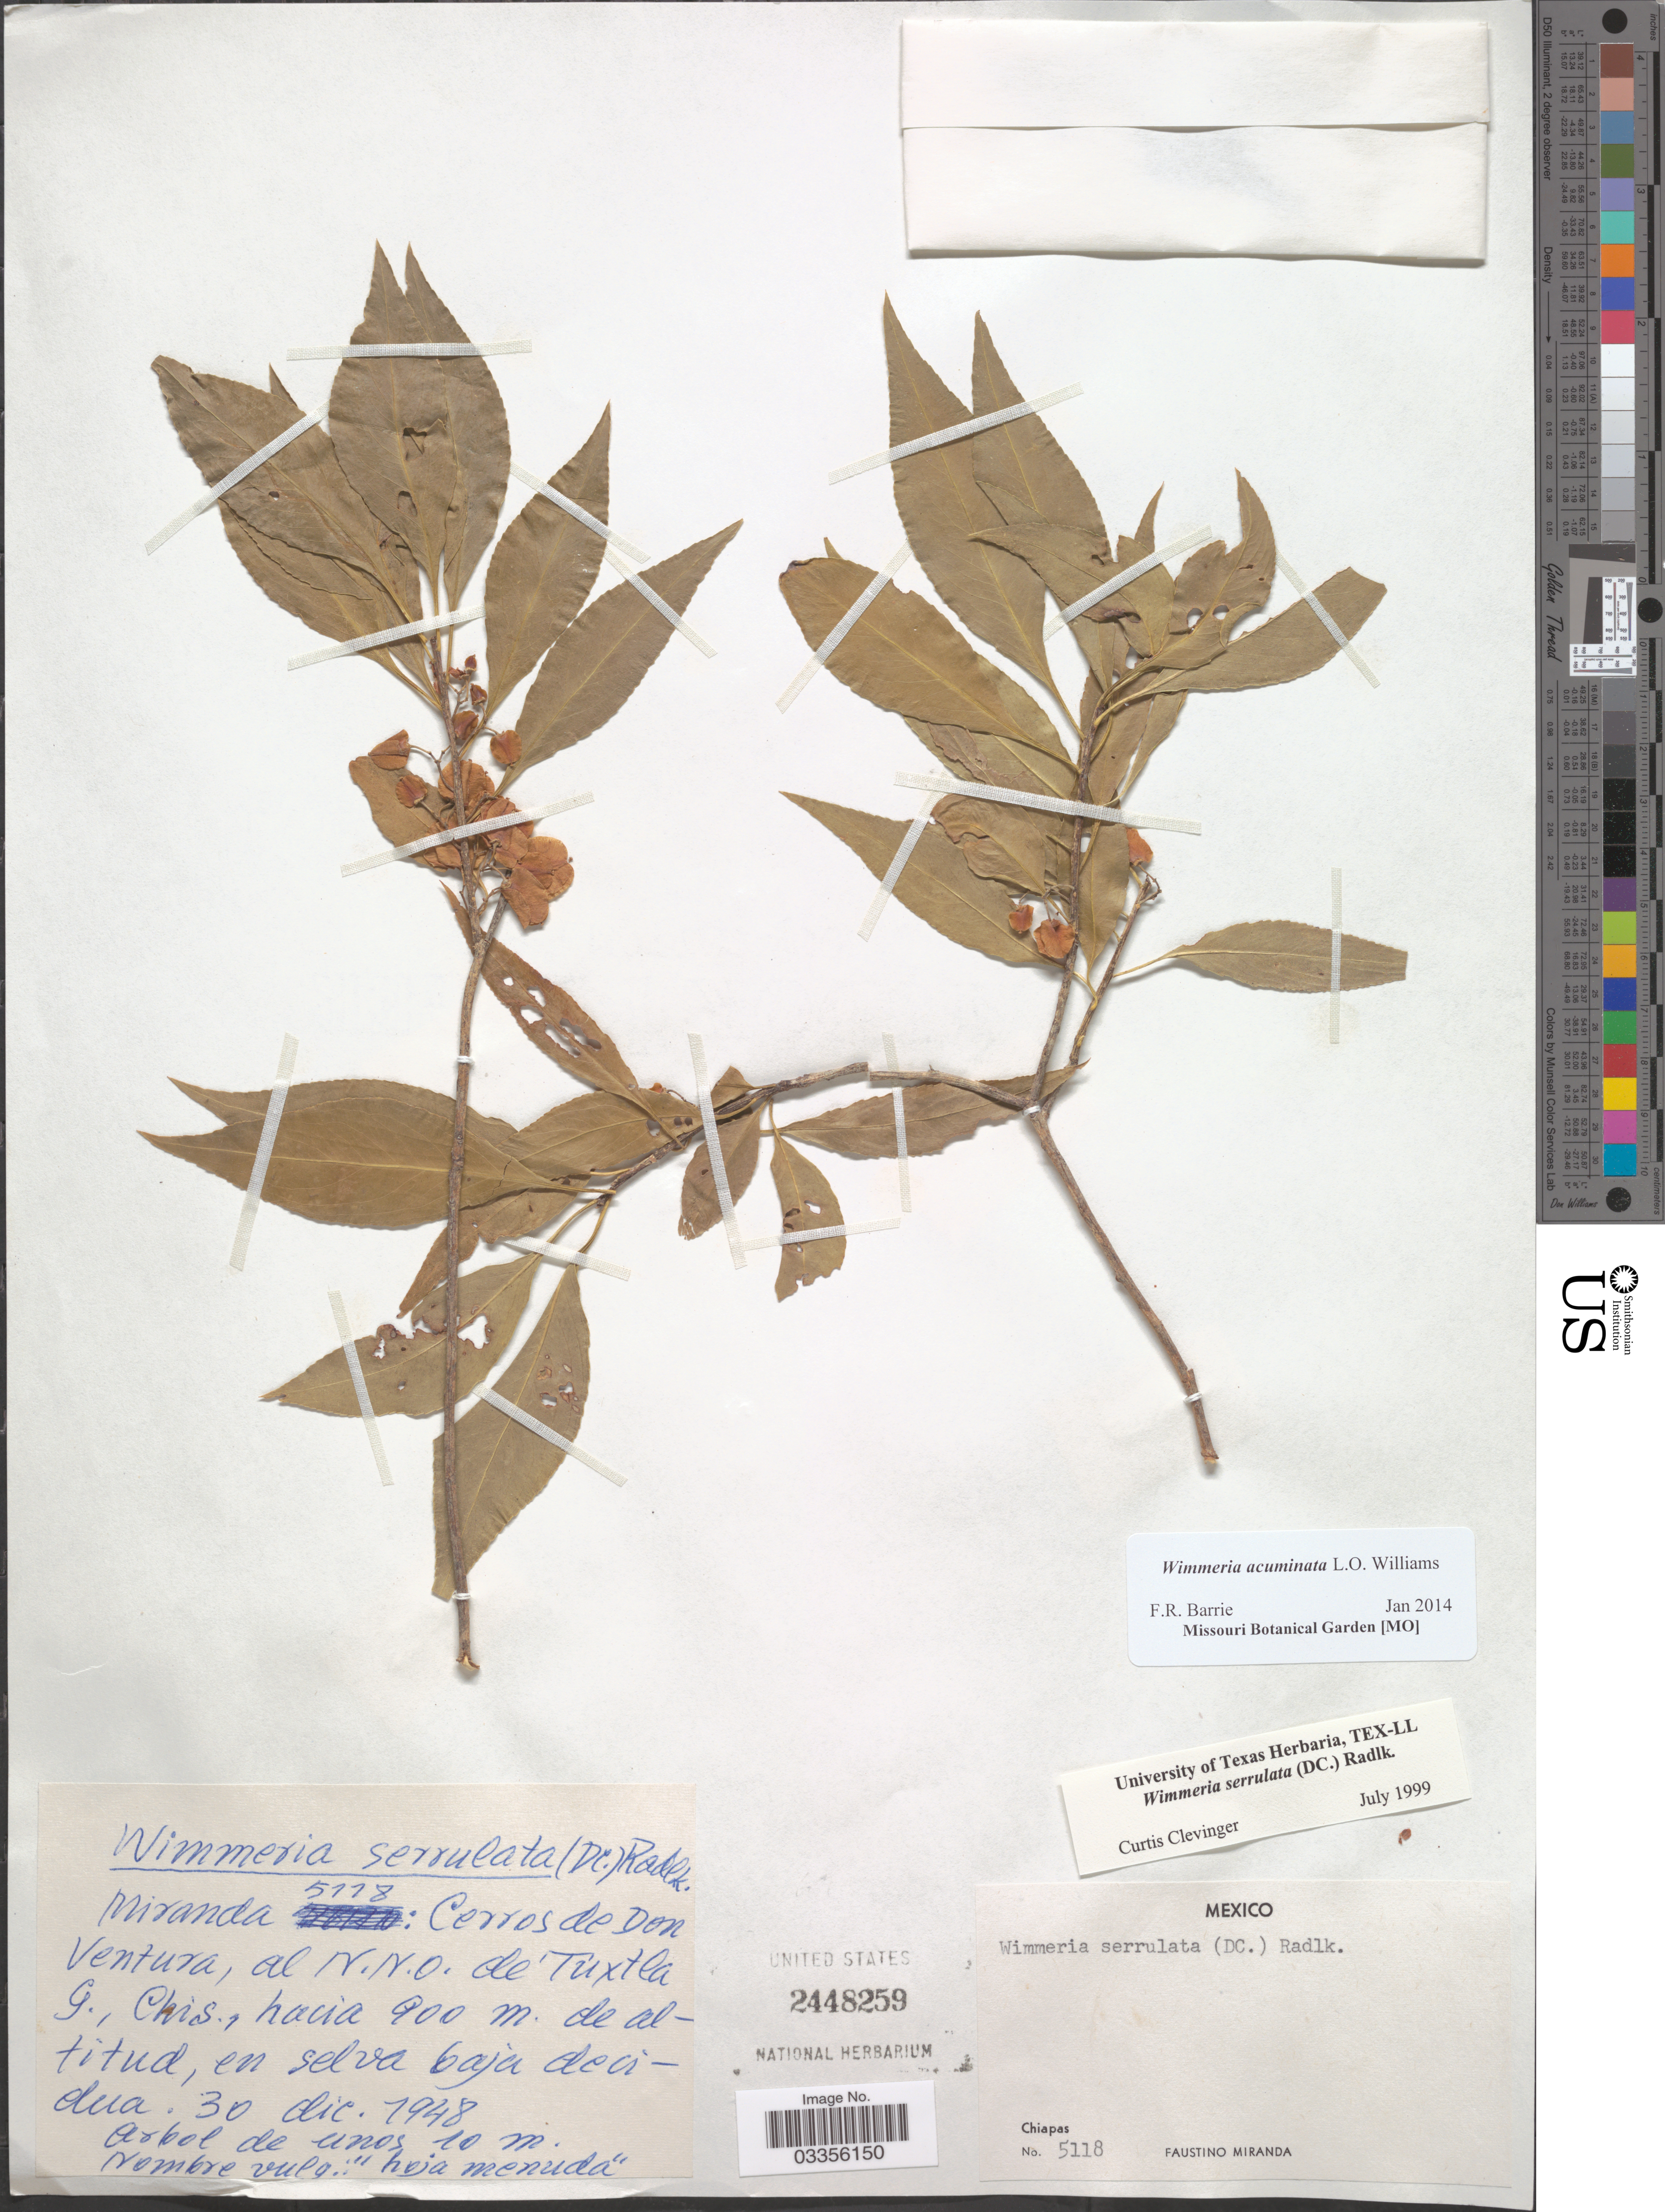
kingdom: Plantae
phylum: Tracheophyta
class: Magnoliopsida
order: Celastrales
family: Celastraceae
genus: Wimmeria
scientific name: Wimmeria acuminata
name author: L.O. Williams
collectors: F. Miranda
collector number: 5118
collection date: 1948-12-30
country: Mexico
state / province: Chiapas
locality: Cerros de Don Ventura, al N.N.O. de Tuxtla G.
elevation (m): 900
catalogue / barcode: US 2448259